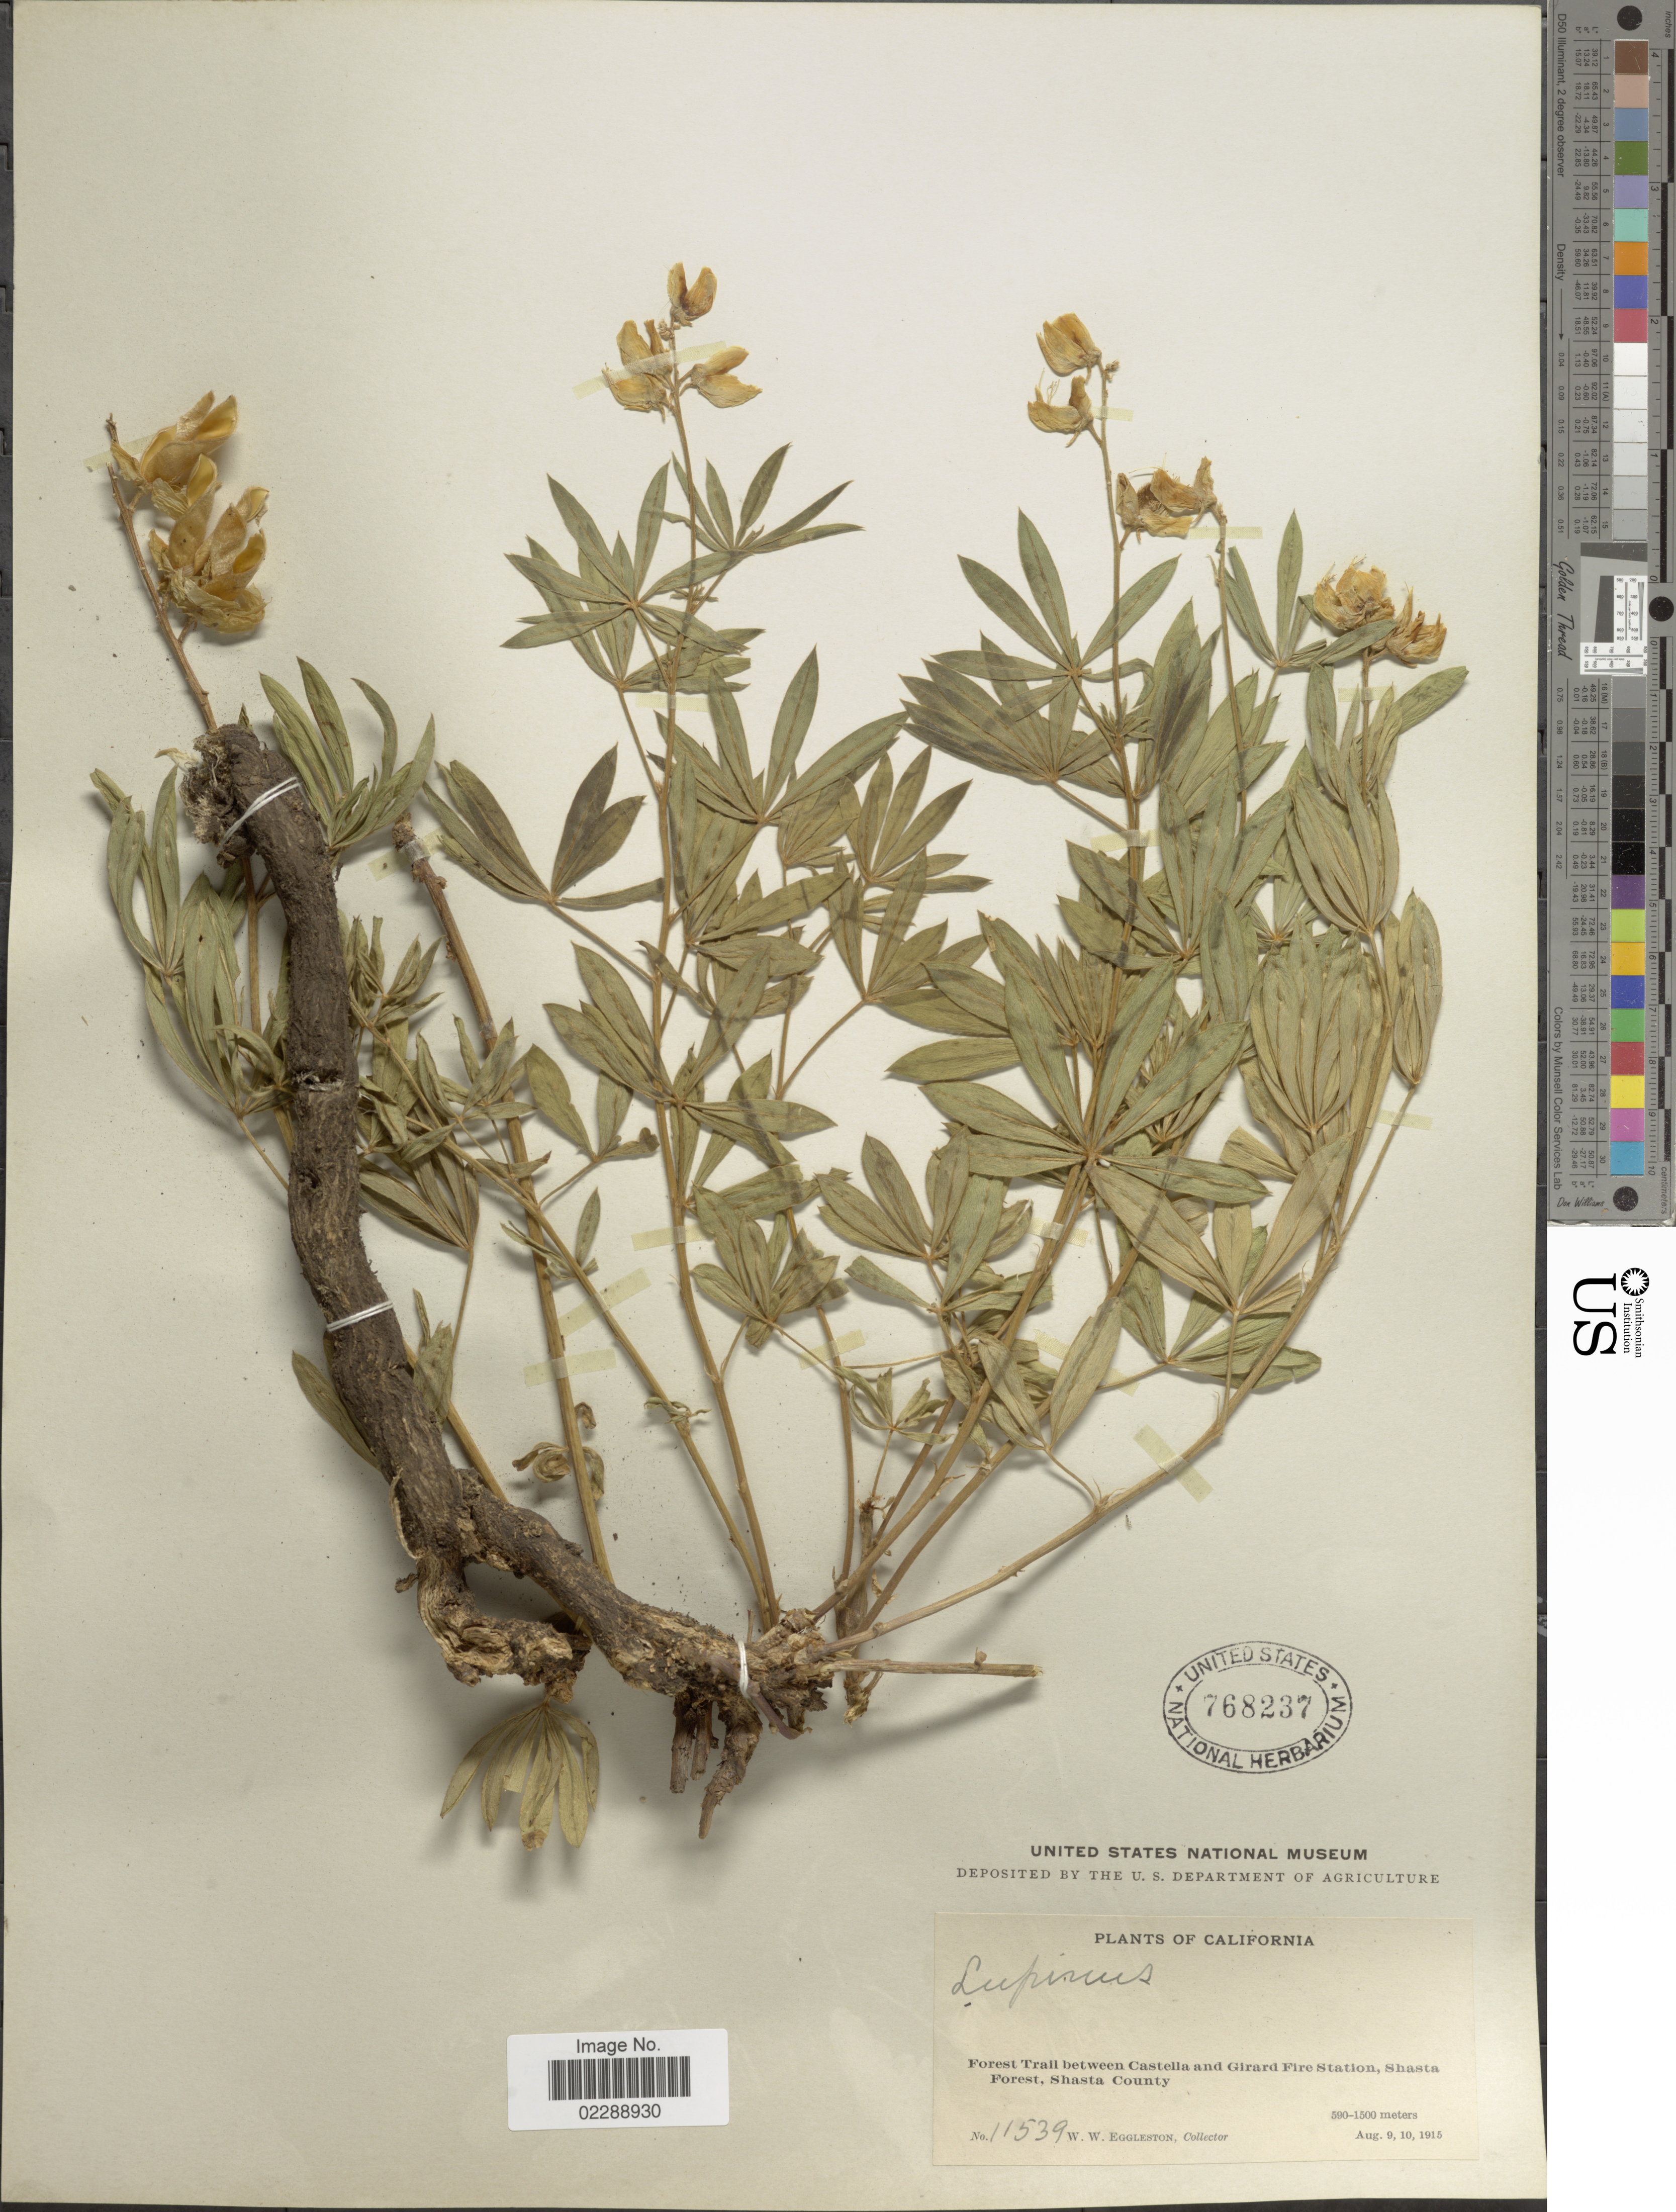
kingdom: Plantae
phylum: Tracheophyta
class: Magnoliopsida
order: Fabales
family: Fabaceae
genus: Lupinus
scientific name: Lupinus sp.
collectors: W. W. Eggleston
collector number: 11539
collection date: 1915-08-09/1915-08-10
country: United States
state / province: California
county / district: Shasta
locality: Forest Trail Between Castella and Girard Fire Station, Shasta Forest, Shasta County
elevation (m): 590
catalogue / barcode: US 768237